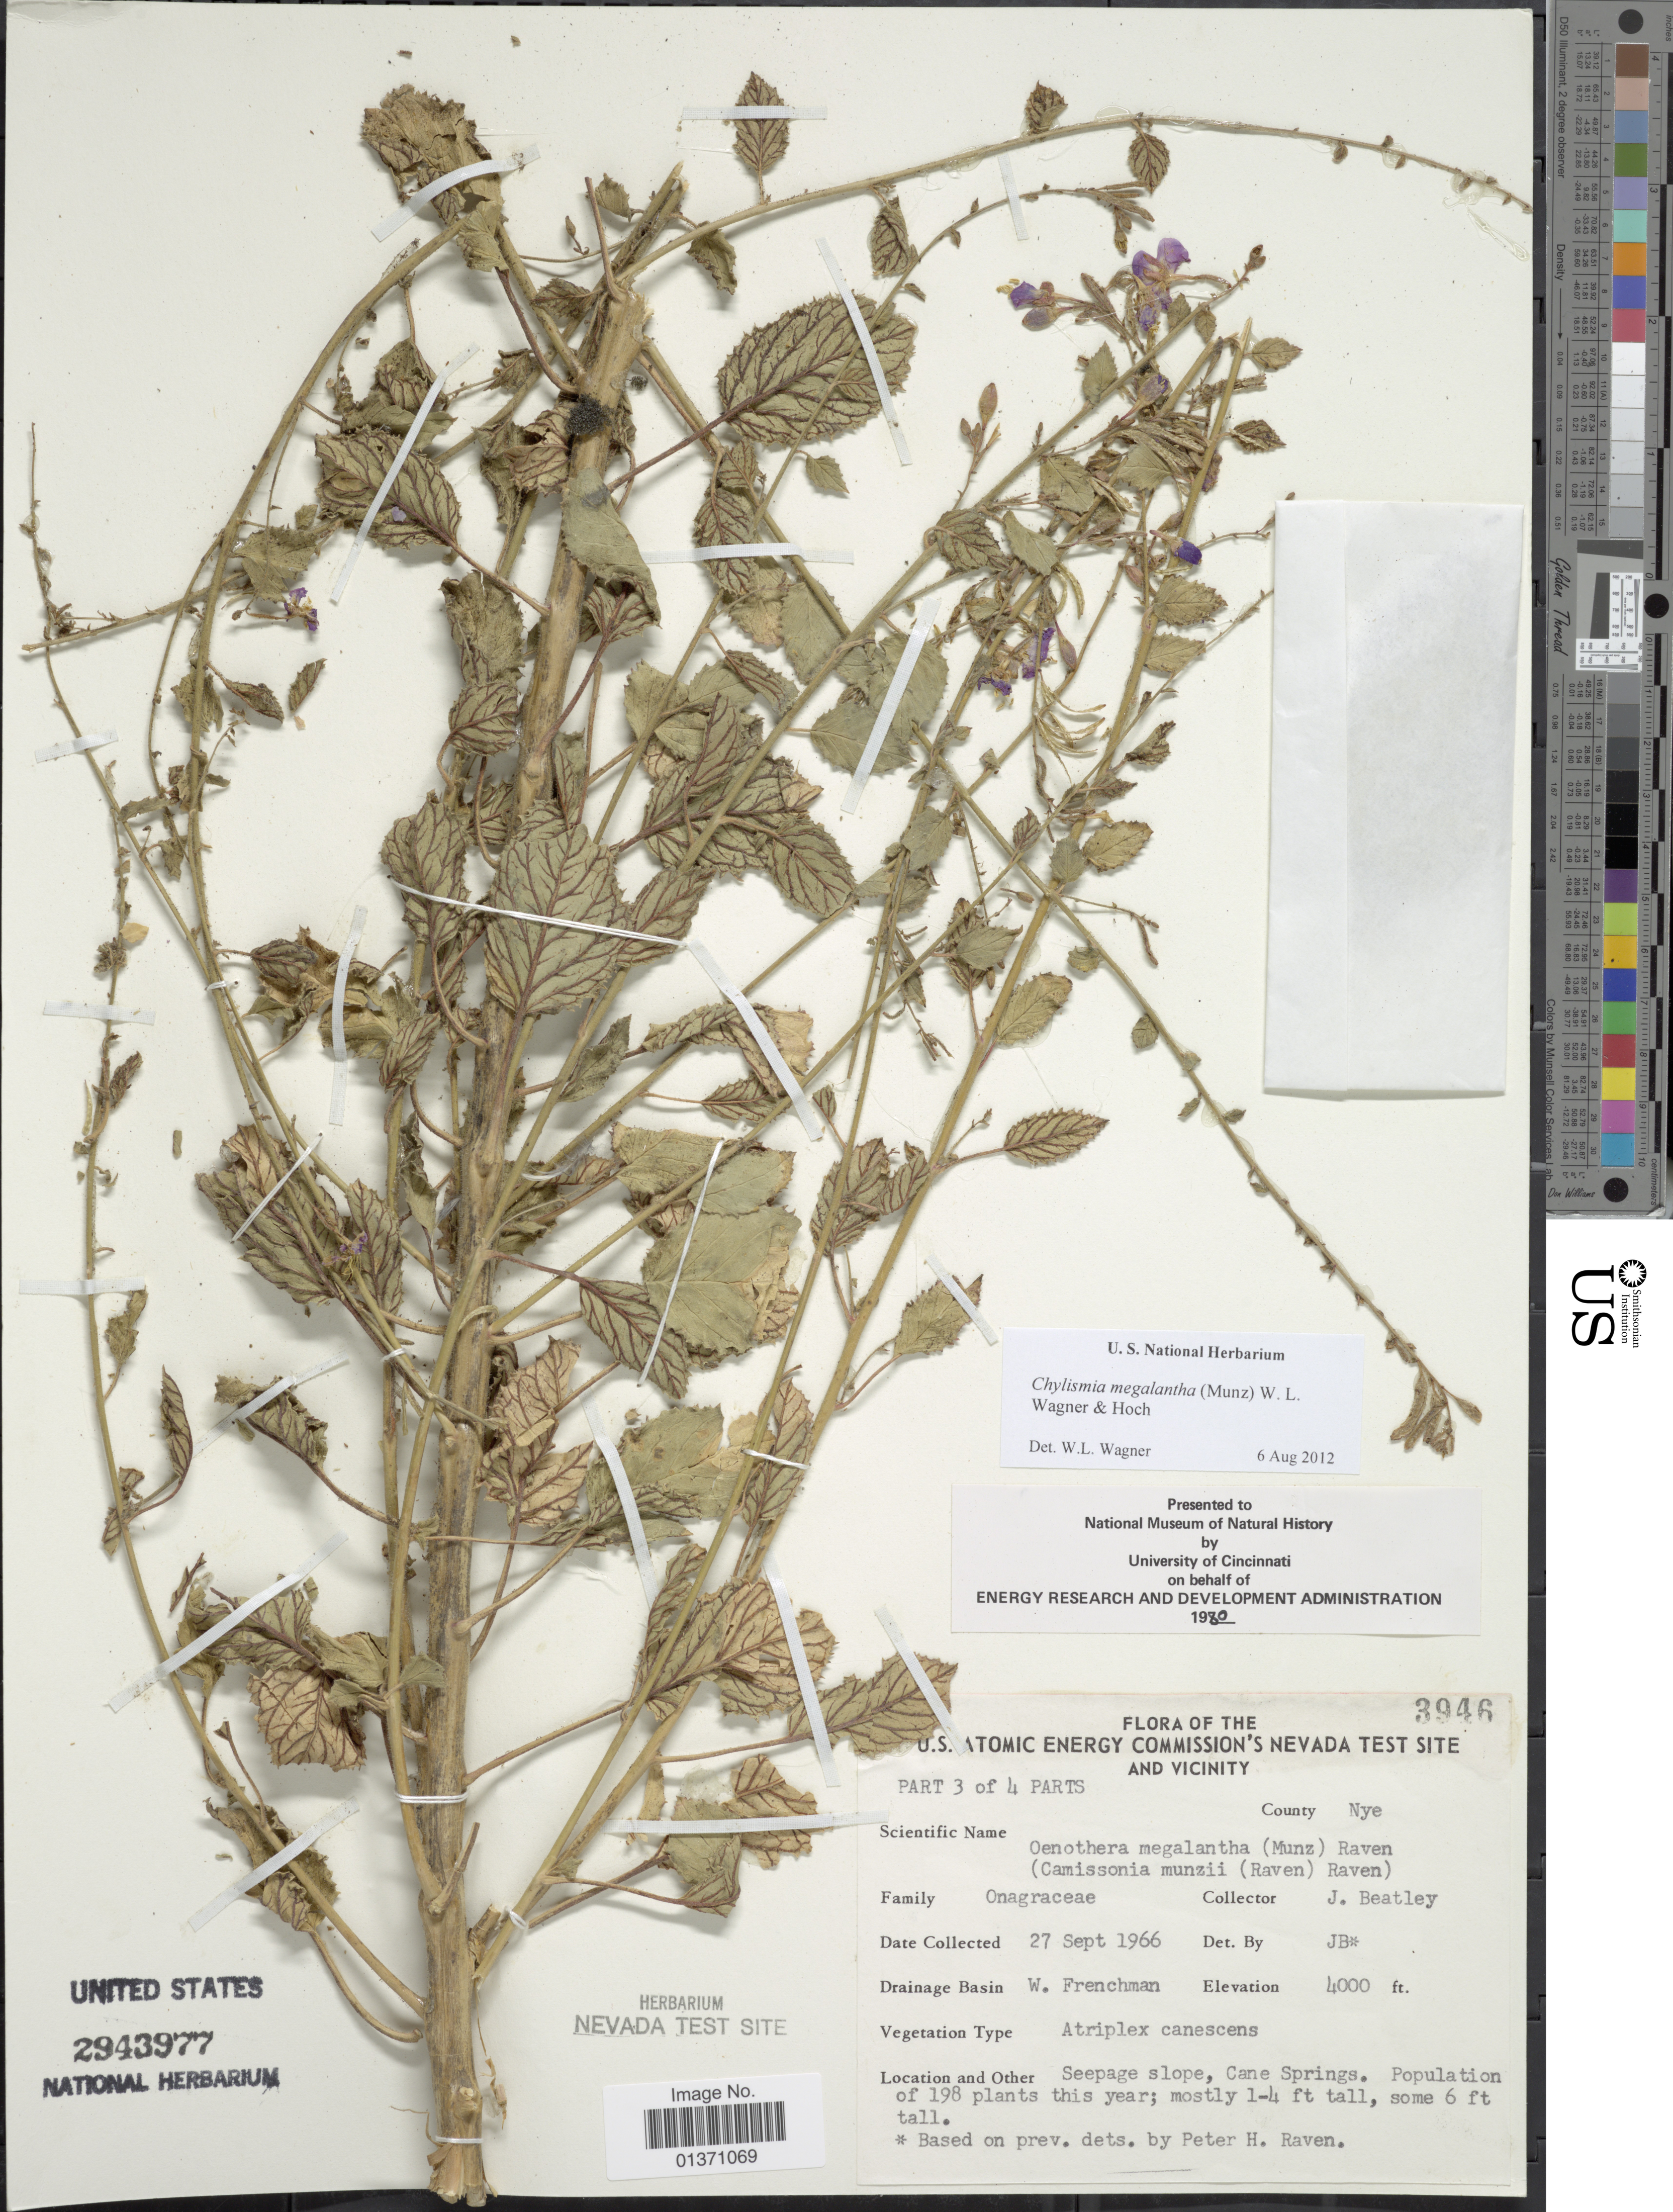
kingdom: Plantae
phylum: Tracheophyta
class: Magnoliopsida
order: Myrtales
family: Onagraceae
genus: Chylismia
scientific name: Chylismia megalantha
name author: (Munz) W.L. Wagner & Hoch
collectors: J. C. Beatley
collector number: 3946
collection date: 1966-09-27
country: United States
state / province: Nevada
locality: U. S. Atomic Energy Commission's Nevada Test Site and Vicinity, W. Frenchman, Seepage slope, Cane Springs, County Nye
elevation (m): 1219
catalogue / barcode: US 2943977